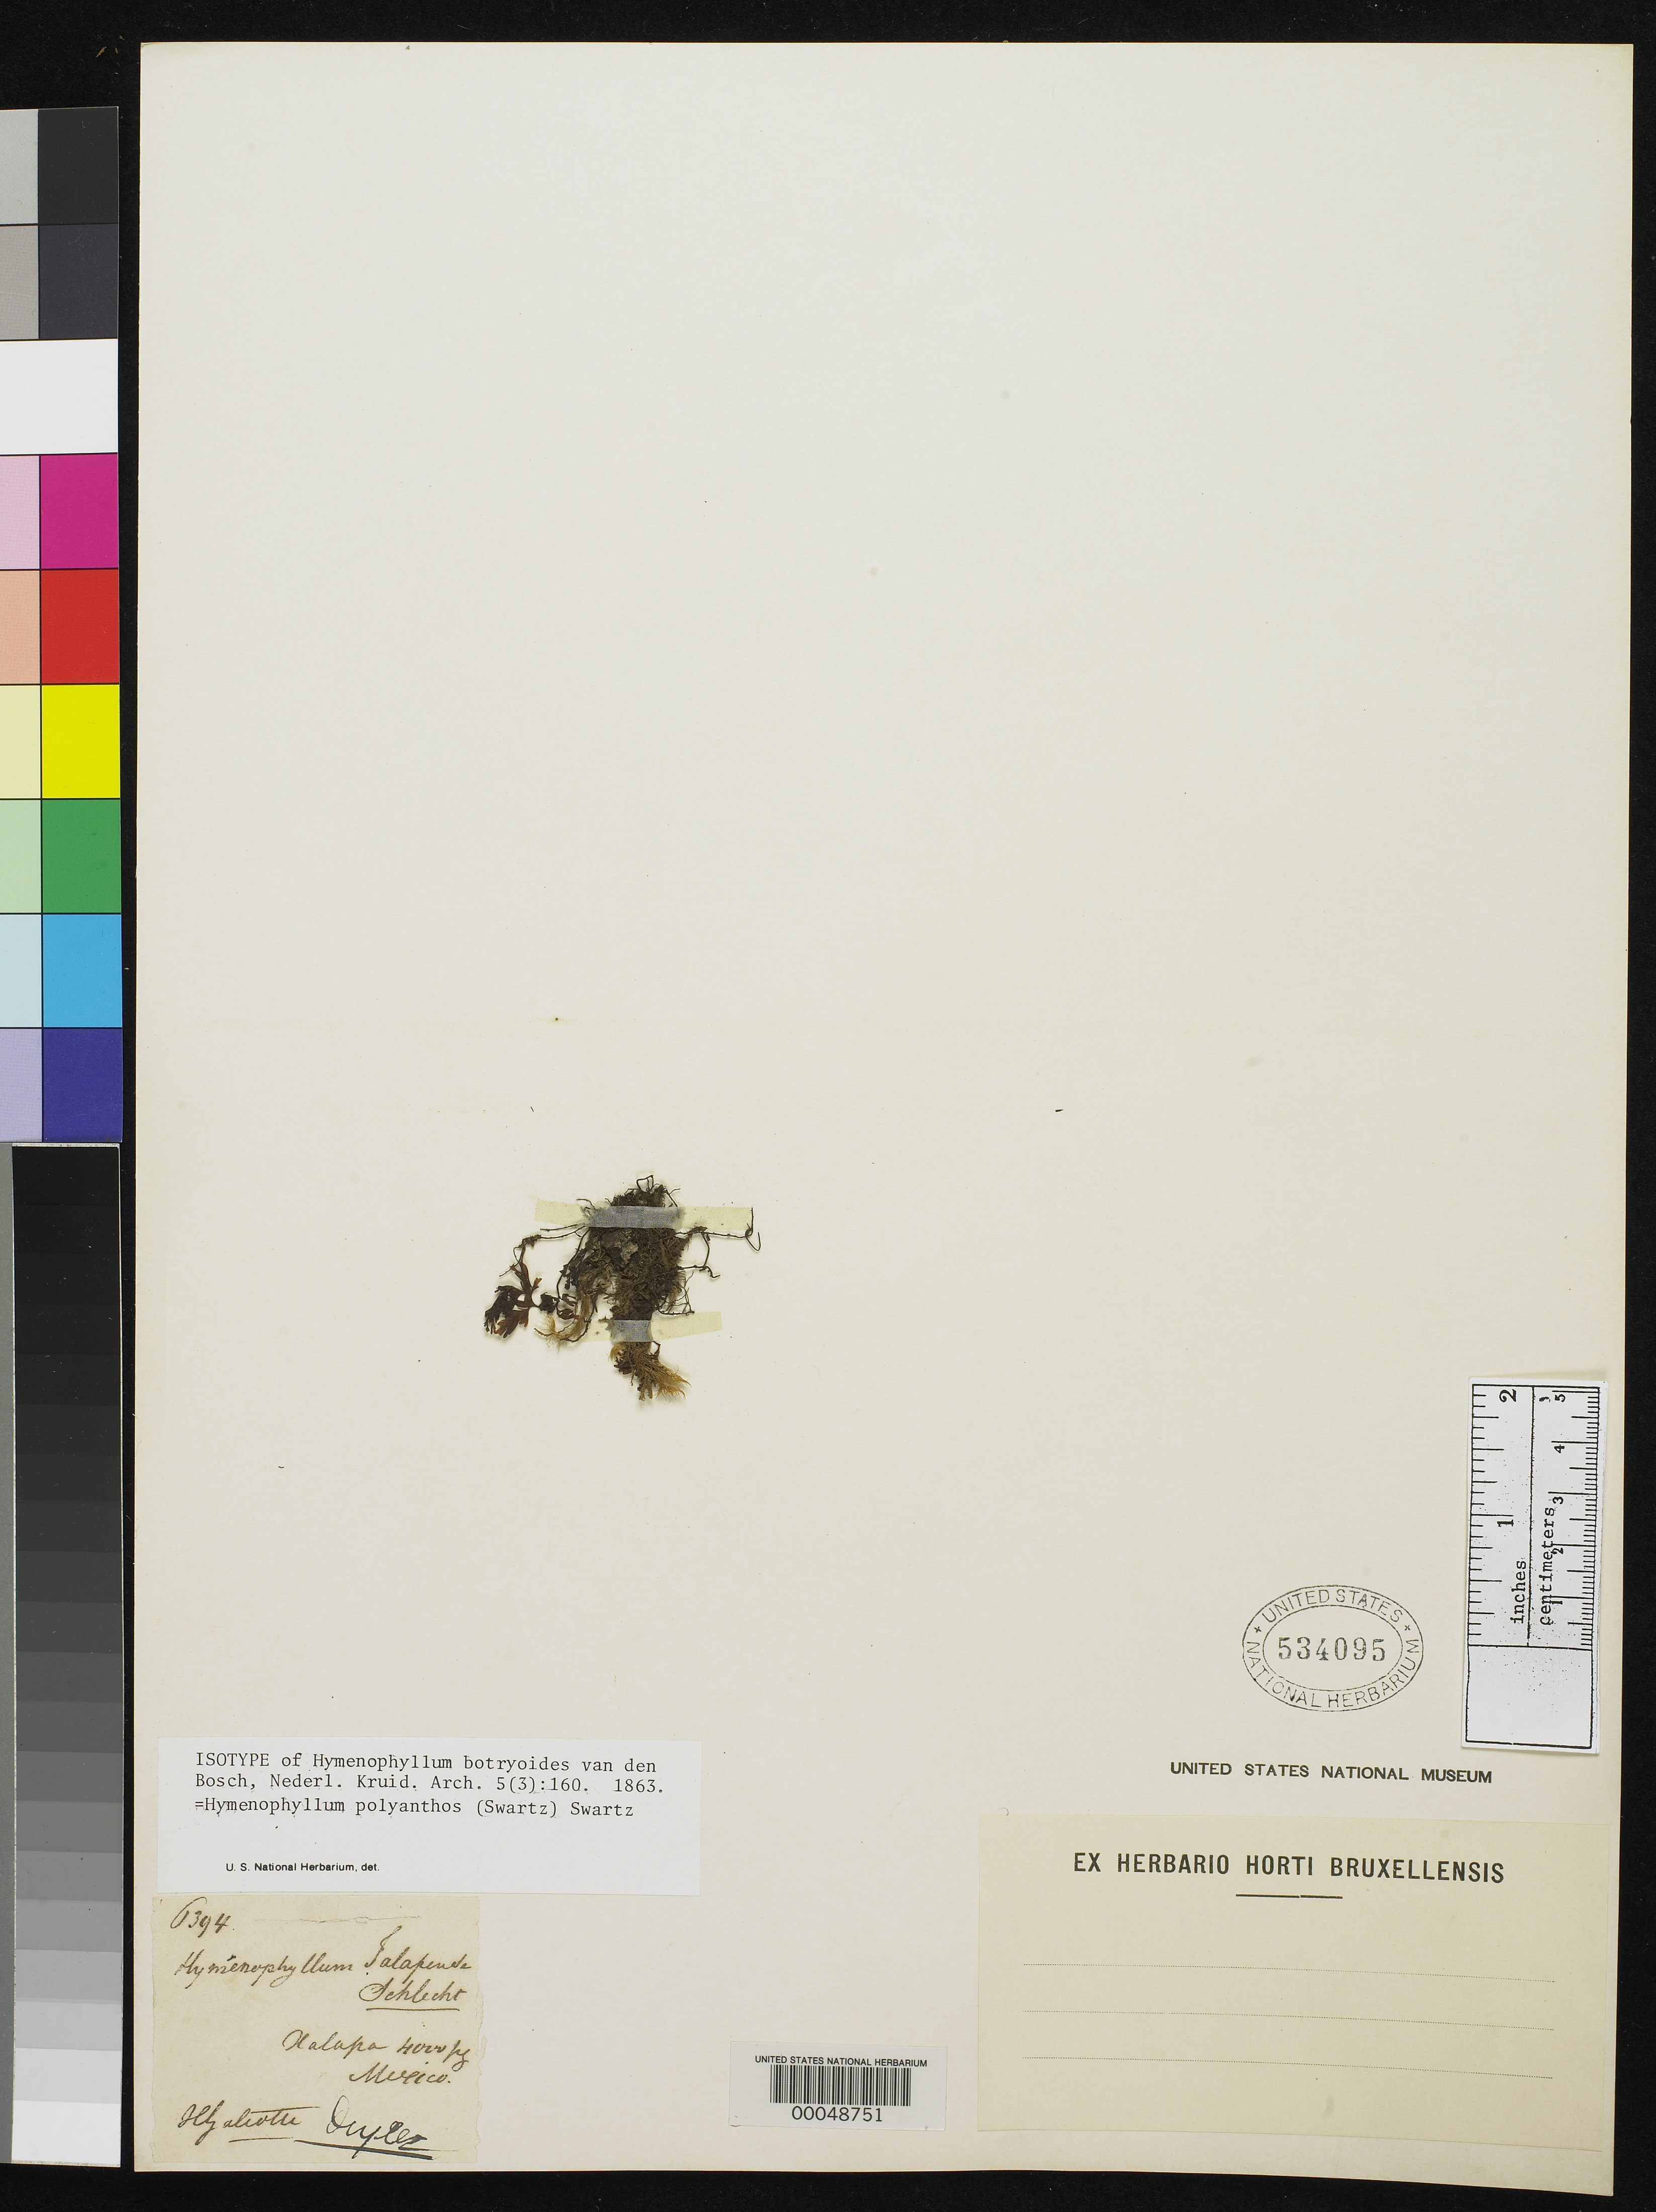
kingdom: Plantae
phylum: Tracheophyta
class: Polypodiopsida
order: Hymenophyllales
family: Hymenophyllaceae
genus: Hymenophyllum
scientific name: Hymenophyllum botryoides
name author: Bosch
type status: Isotype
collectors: H. G. Galeotti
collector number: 5394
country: Mexico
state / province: Veracruz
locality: Xalapa.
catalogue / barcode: US 534095